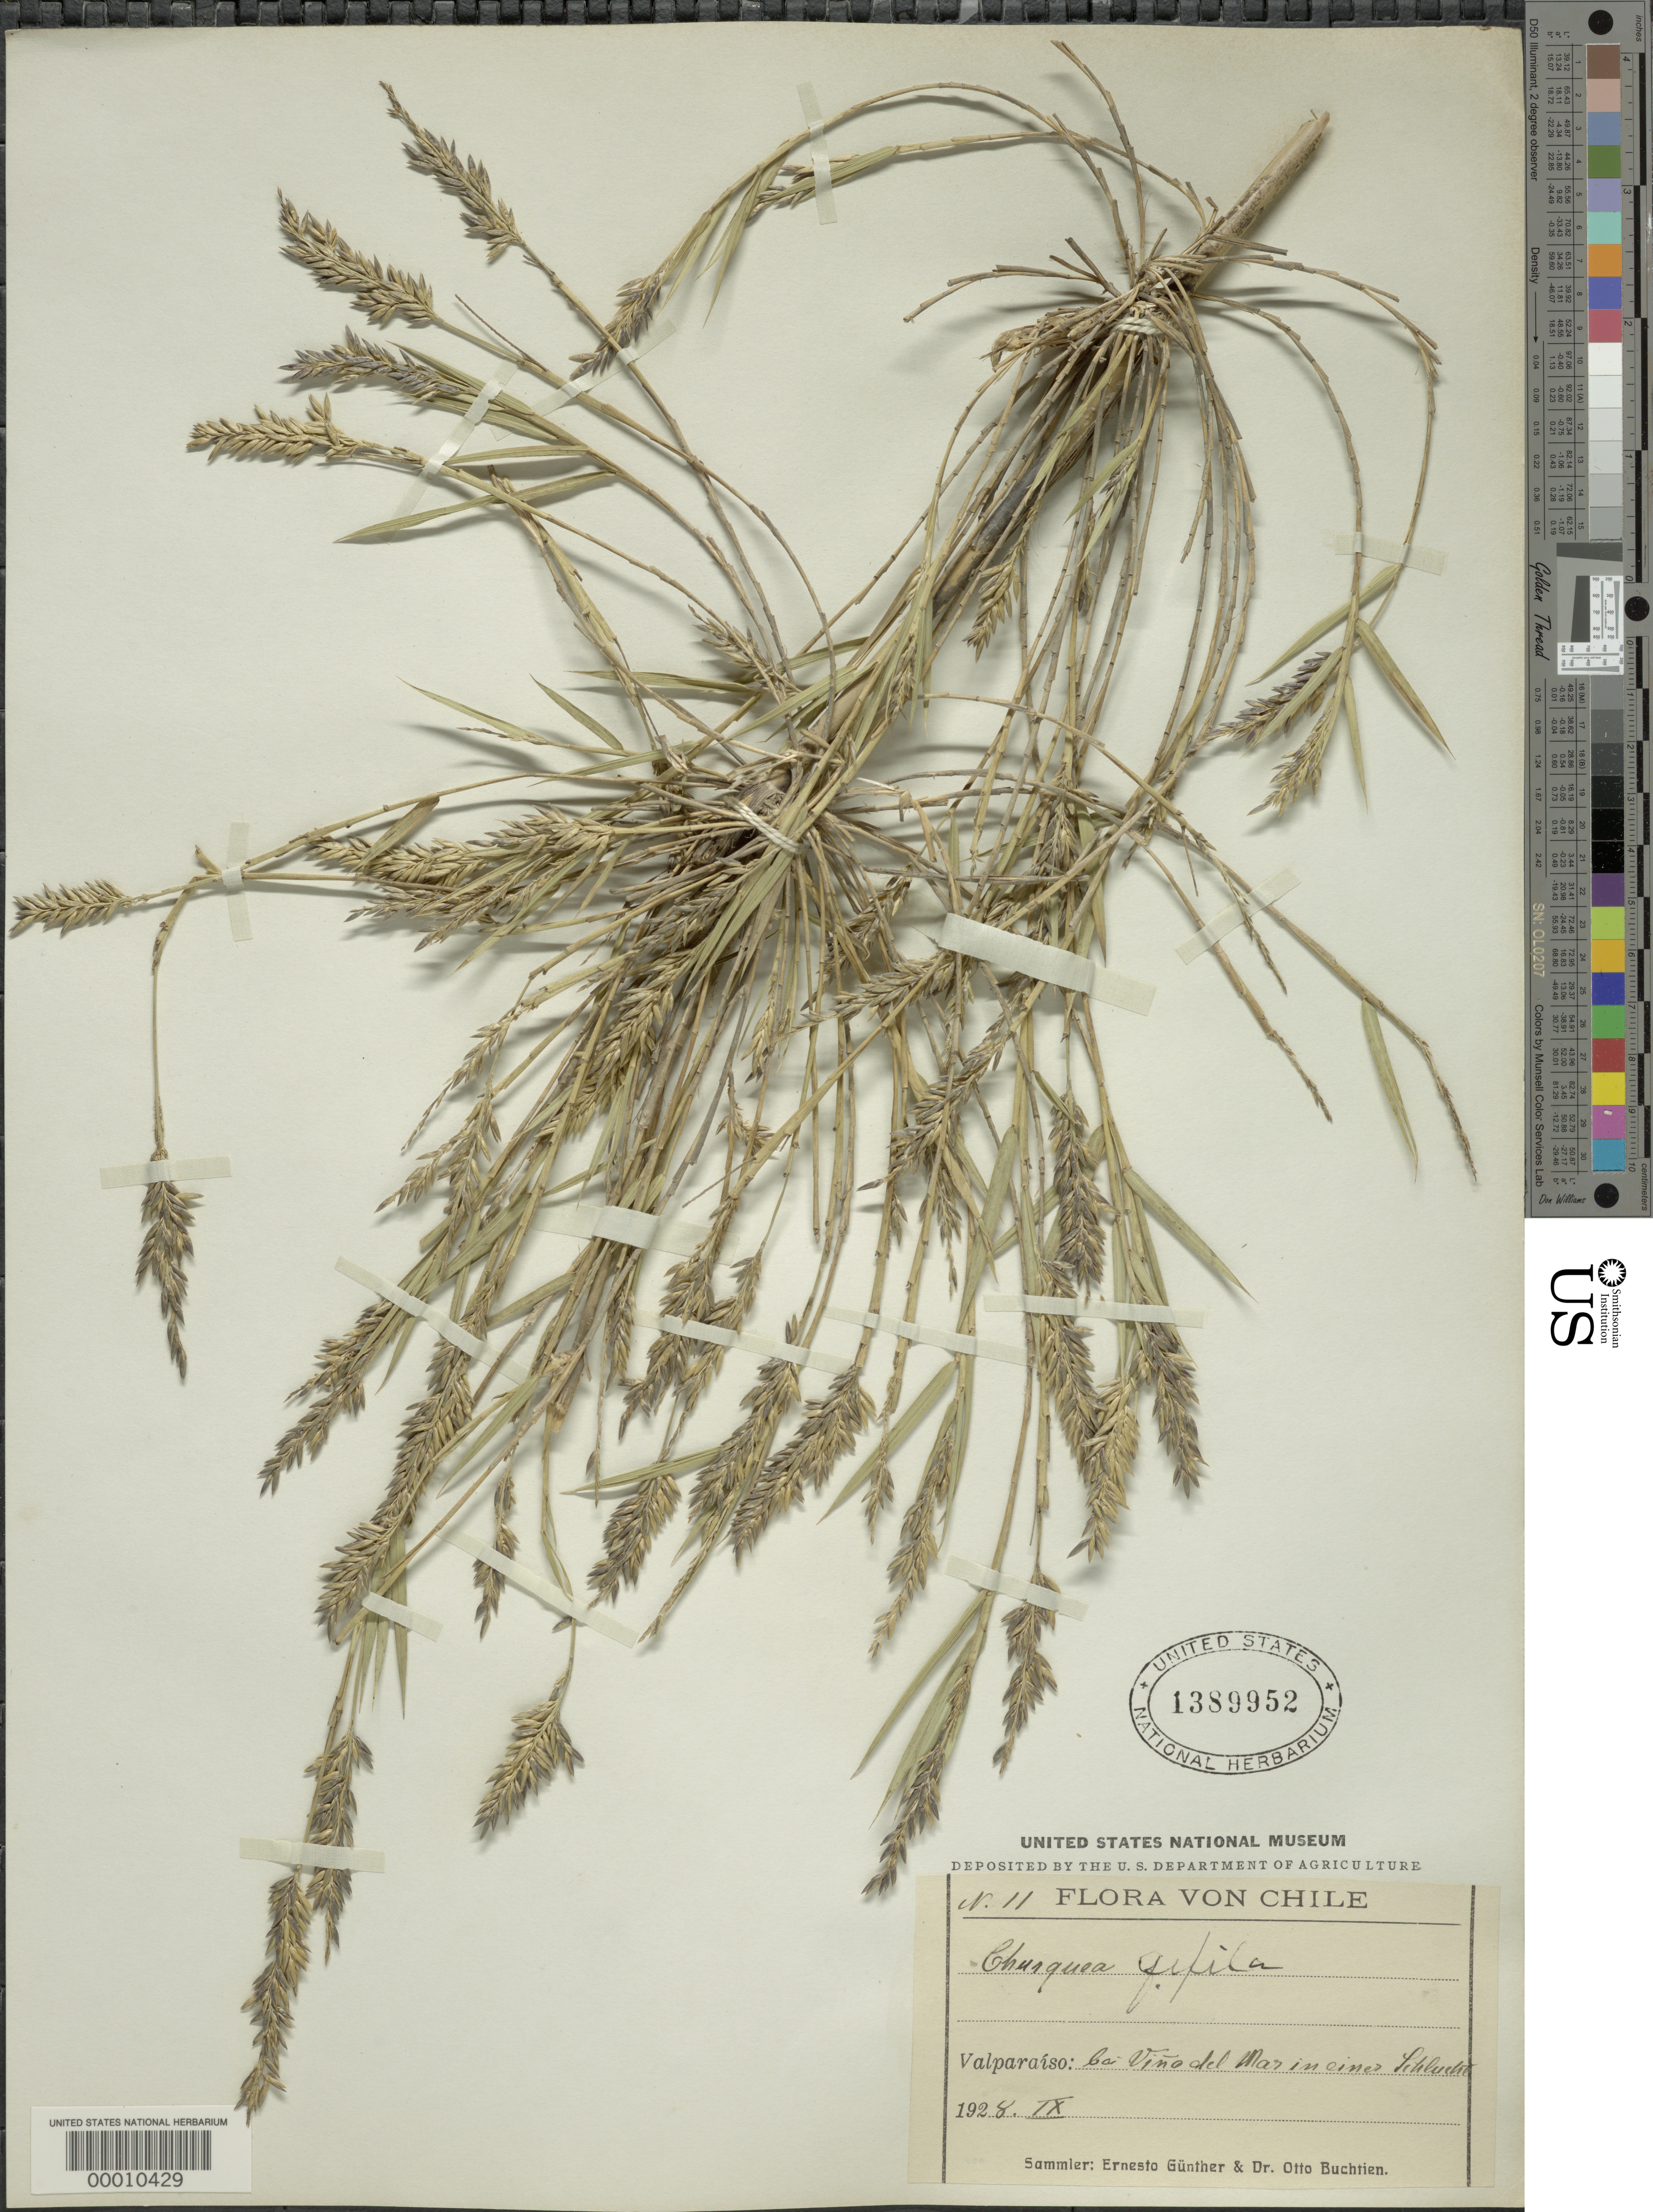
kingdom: Plantae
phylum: Tracheophyta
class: Liliopsida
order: Poales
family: Poaceae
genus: Chusquea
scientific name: Chusquea cumingii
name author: Nees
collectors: E. Gunther & O. Buchtien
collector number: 11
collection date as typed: Sep 1928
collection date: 1928-09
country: Chile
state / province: Valparaíso (V)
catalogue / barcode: US 1389952